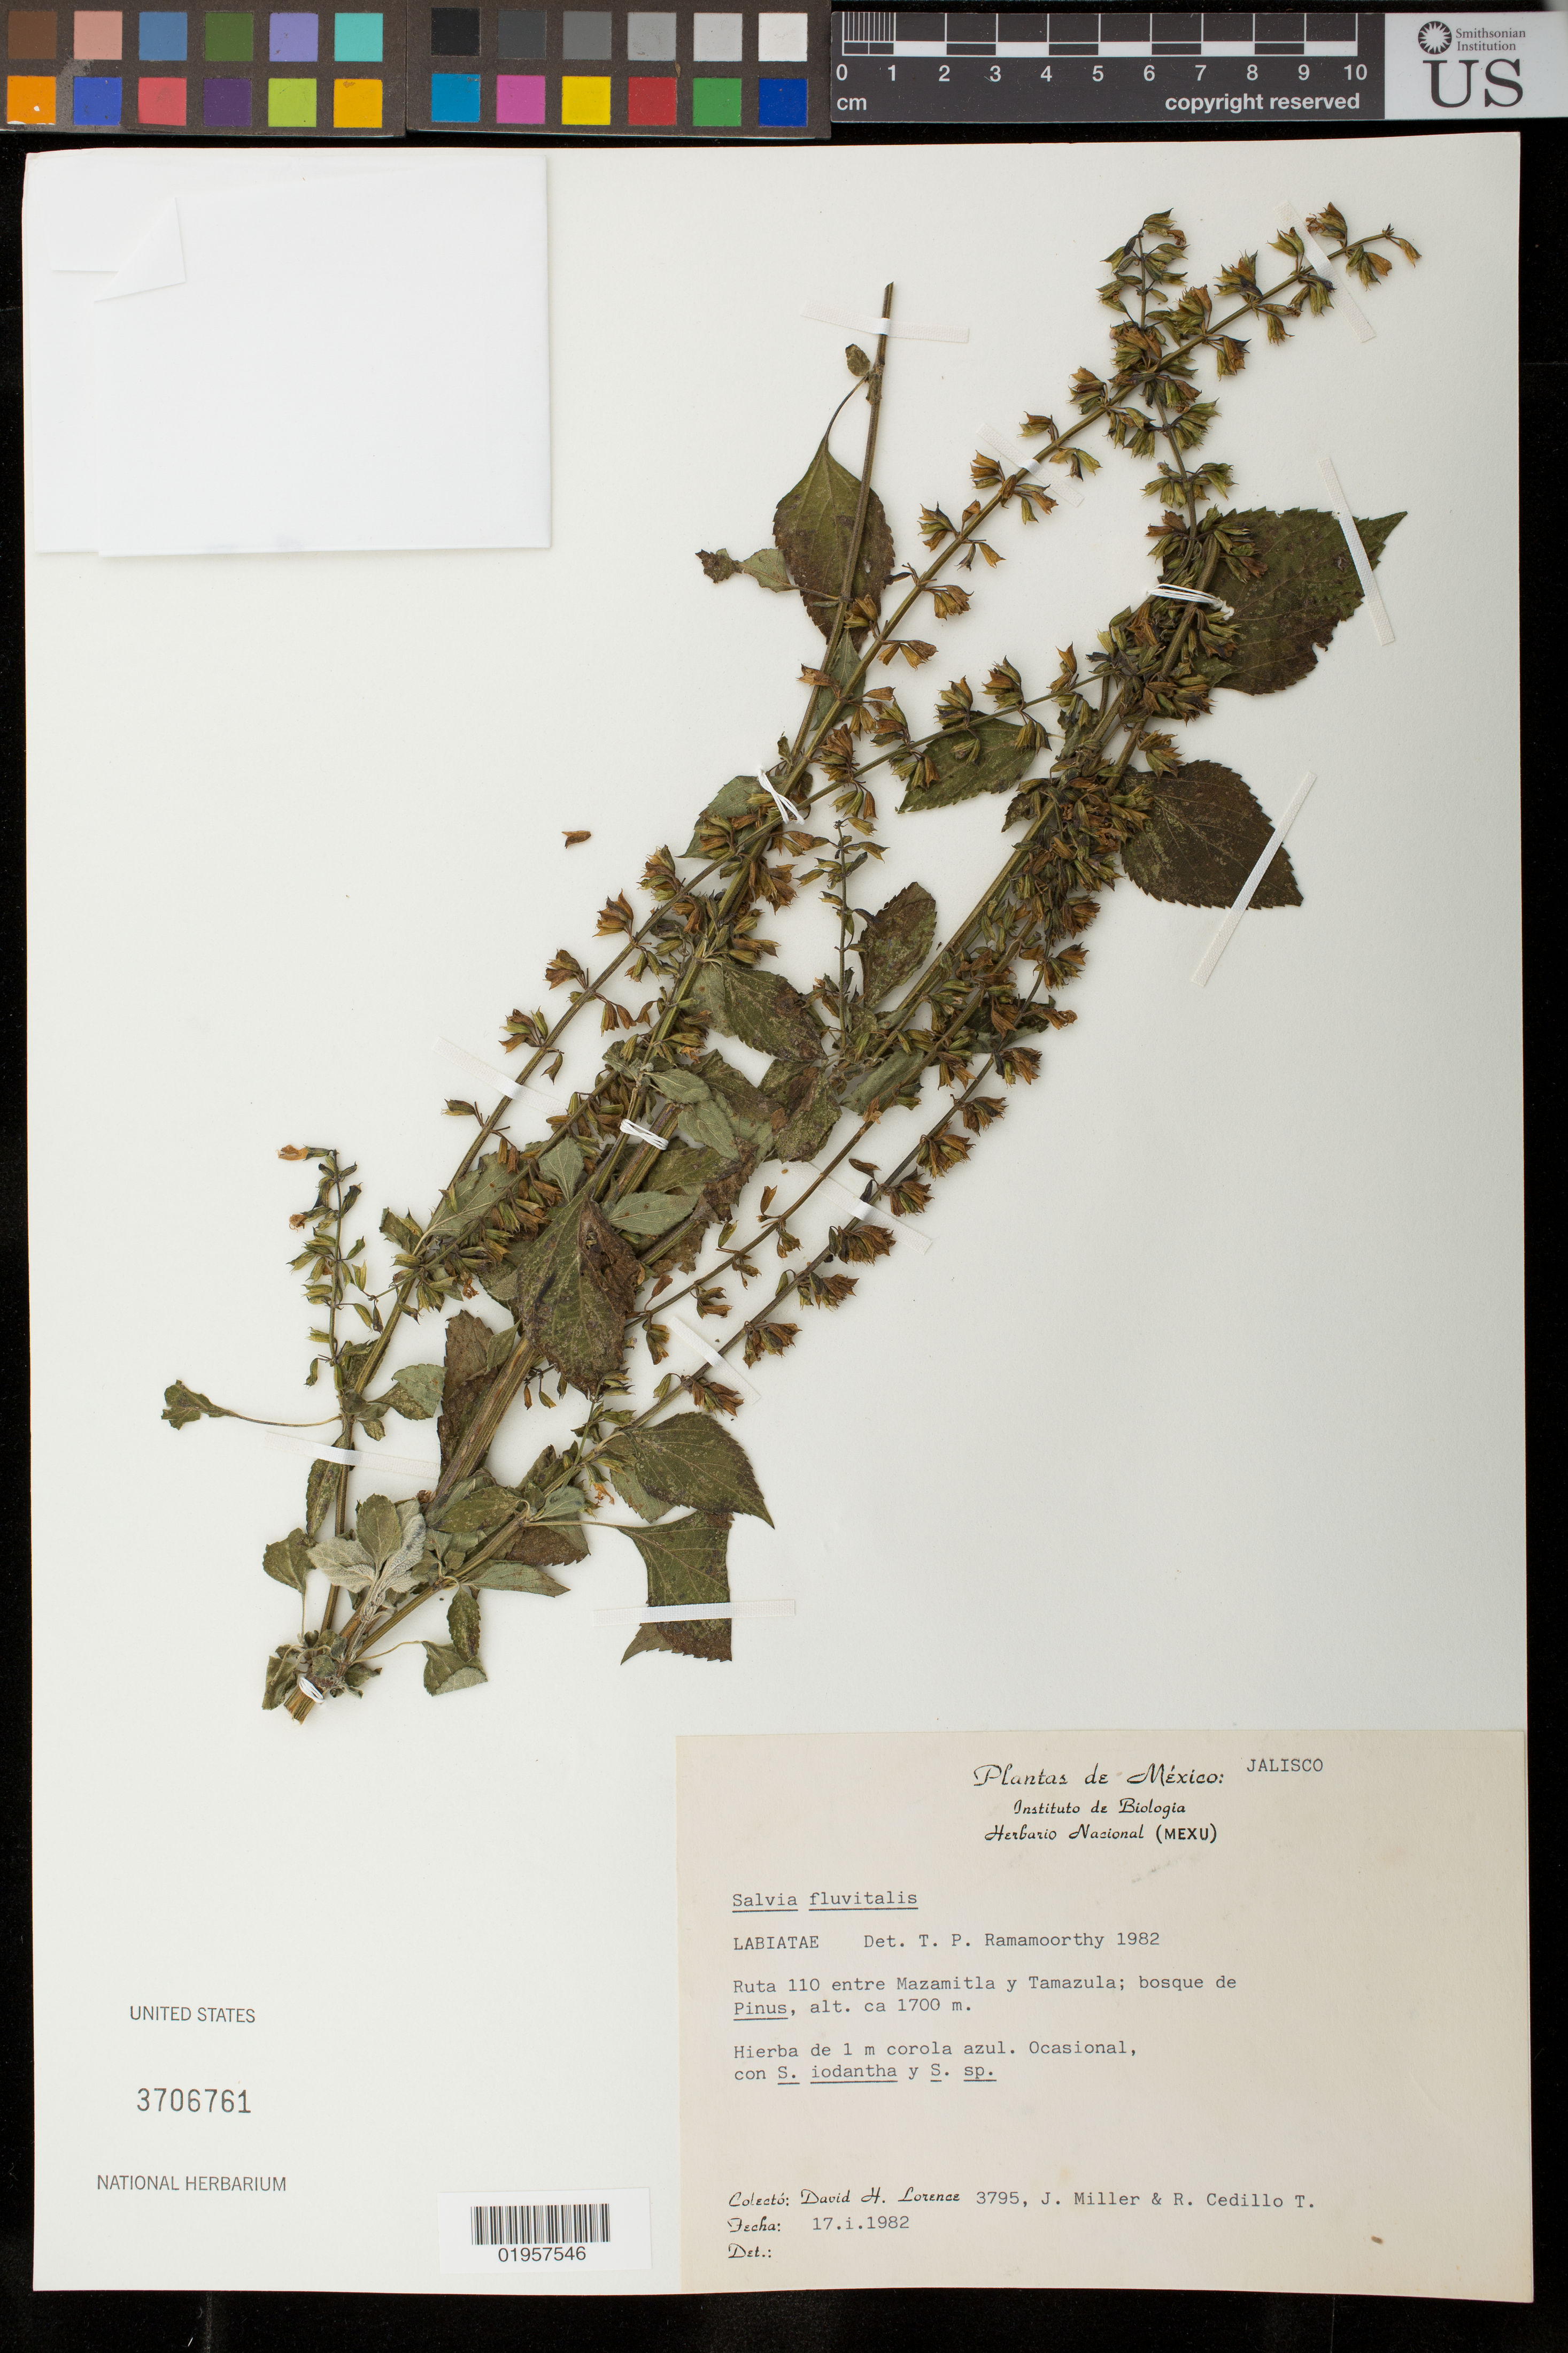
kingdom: Plantae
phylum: Tracheophyta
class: Magnoliopsida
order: Lamiales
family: Lamiaceae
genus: Salvia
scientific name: Salvia fluviatilis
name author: Fernald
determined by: Ramamoorthy, T. P.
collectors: D. Lorence, J. Miller & R. CedilloT.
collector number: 3795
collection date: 1982-01-17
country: Mexico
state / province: Jalisco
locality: Ruta 110 entre Mazamitla y Tamazula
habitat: Bosque de Pinus. Occasional, con S. iodantha y S. sp.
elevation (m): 1700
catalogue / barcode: US 3706761